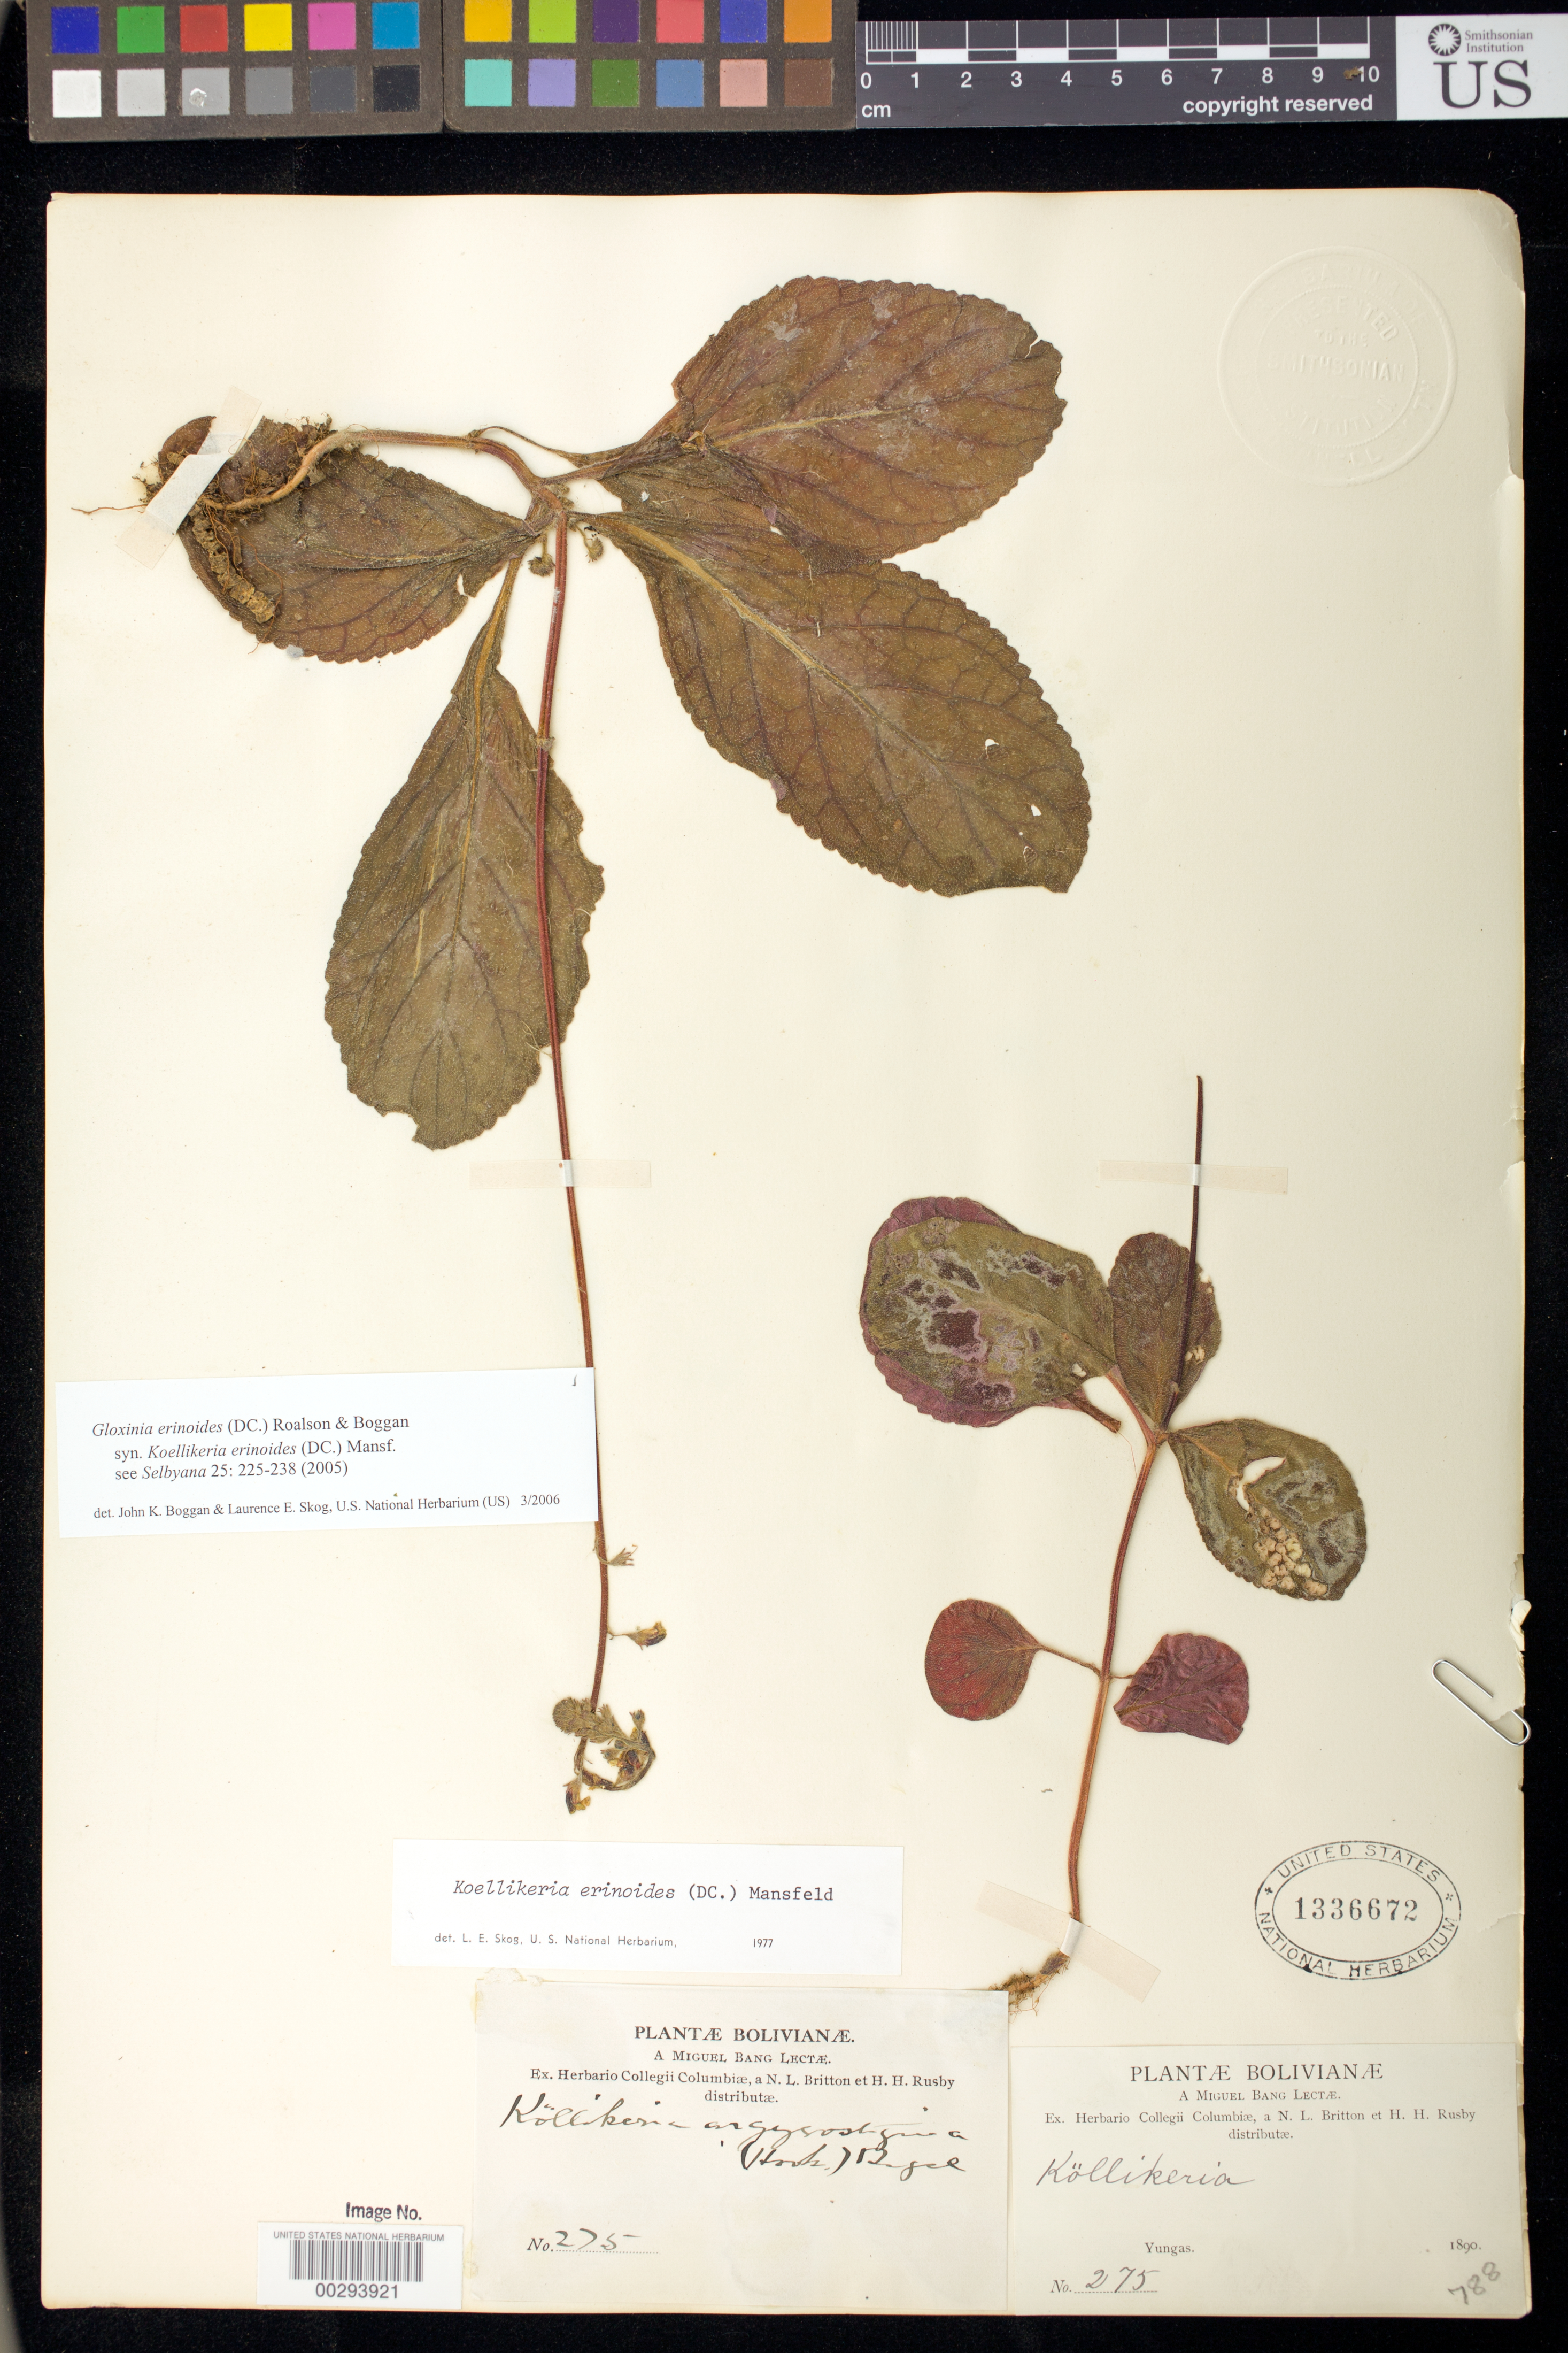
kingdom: Plantae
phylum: Tracheophyta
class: Magnoliopsida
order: Lamiales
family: Gesneriaceae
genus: Gloxinia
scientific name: Gloxinia erinoides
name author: (DC.) Roalson & Boggan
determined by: Boggan, J. K.; Skog, L. E.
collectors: M. Bang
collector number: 275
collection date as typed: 1890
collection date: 1890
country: Bolivia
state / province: La Paz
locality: Yungas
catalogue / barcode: US 1336672